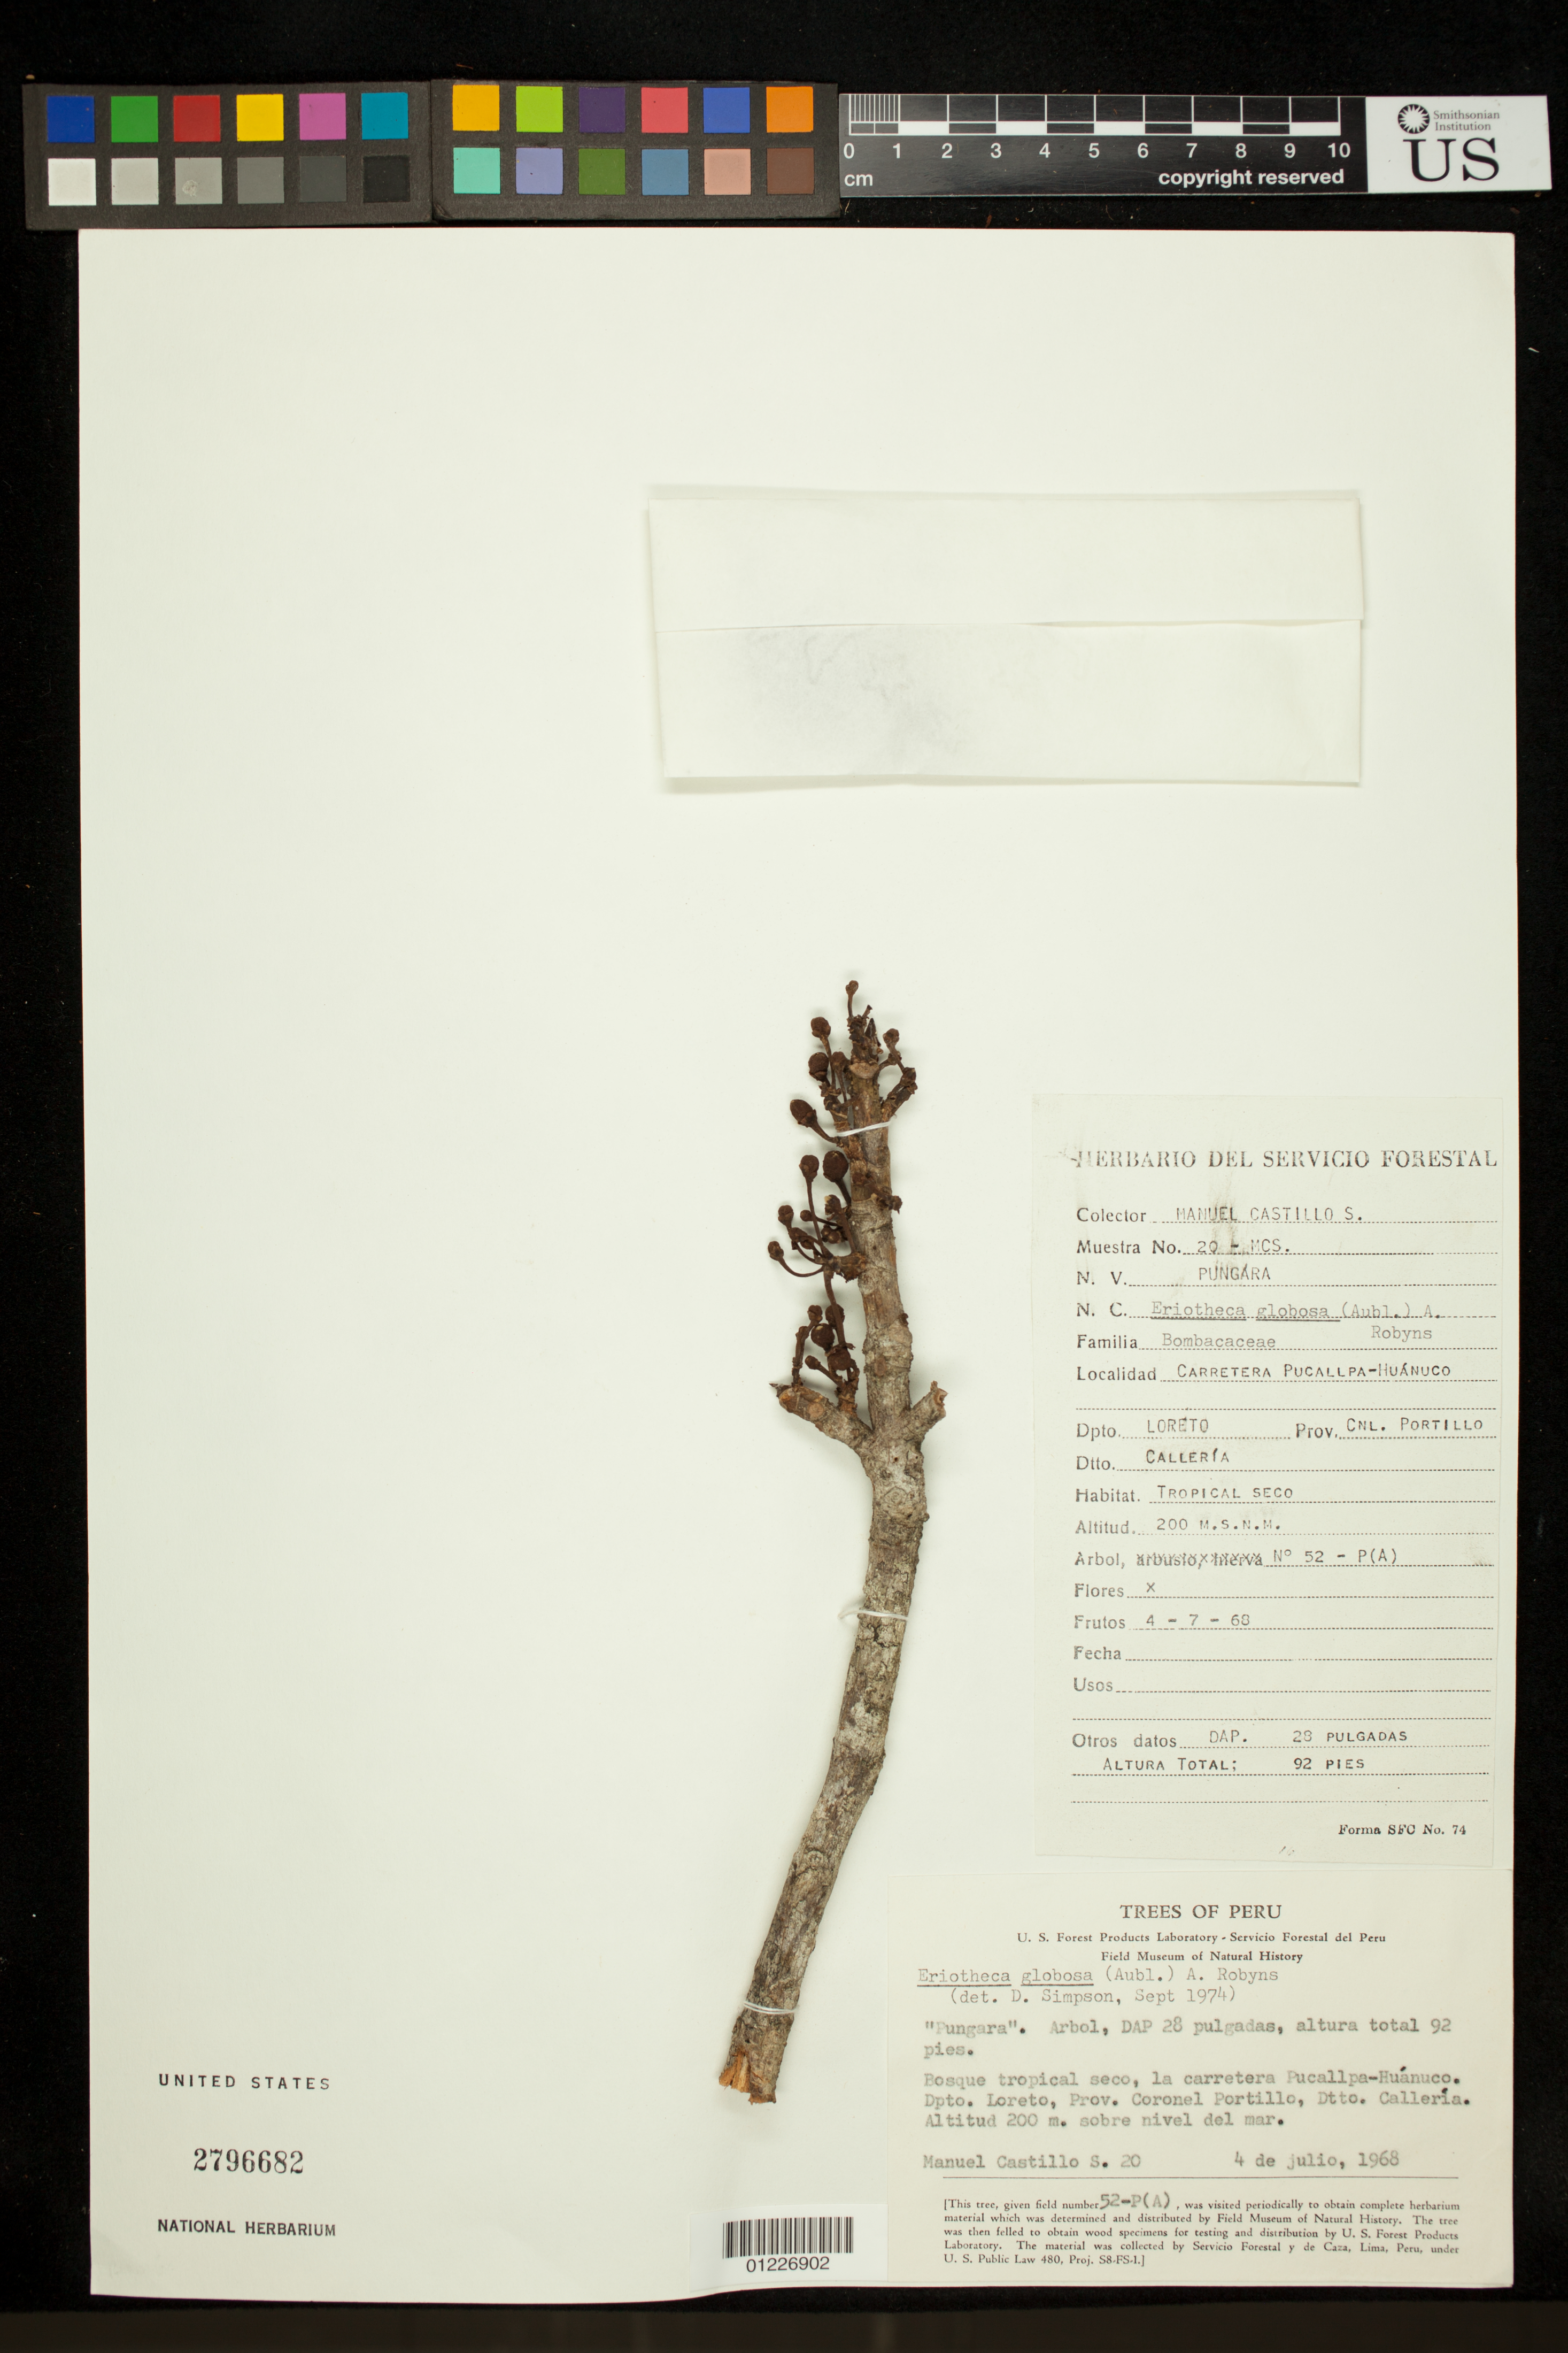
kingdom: Plantae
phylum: Tracheophyta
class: Magnoliopsida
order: Malvales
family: Malvaceae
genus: Pachira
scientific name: Pachira globosa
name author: (Aubl.) V.N. Yoshik. & M.C. Duarte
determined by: Dorr, Laurence J., Curator (BOT), Smithsonian Institution - National Museum of Natural History (UNITED STATES)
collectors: M. Castillo S.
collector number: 20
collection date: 1968-07-04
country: Peru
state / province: Loreto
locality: Coronel Portillo, Pungara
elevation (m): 200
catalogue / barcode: US 2796682